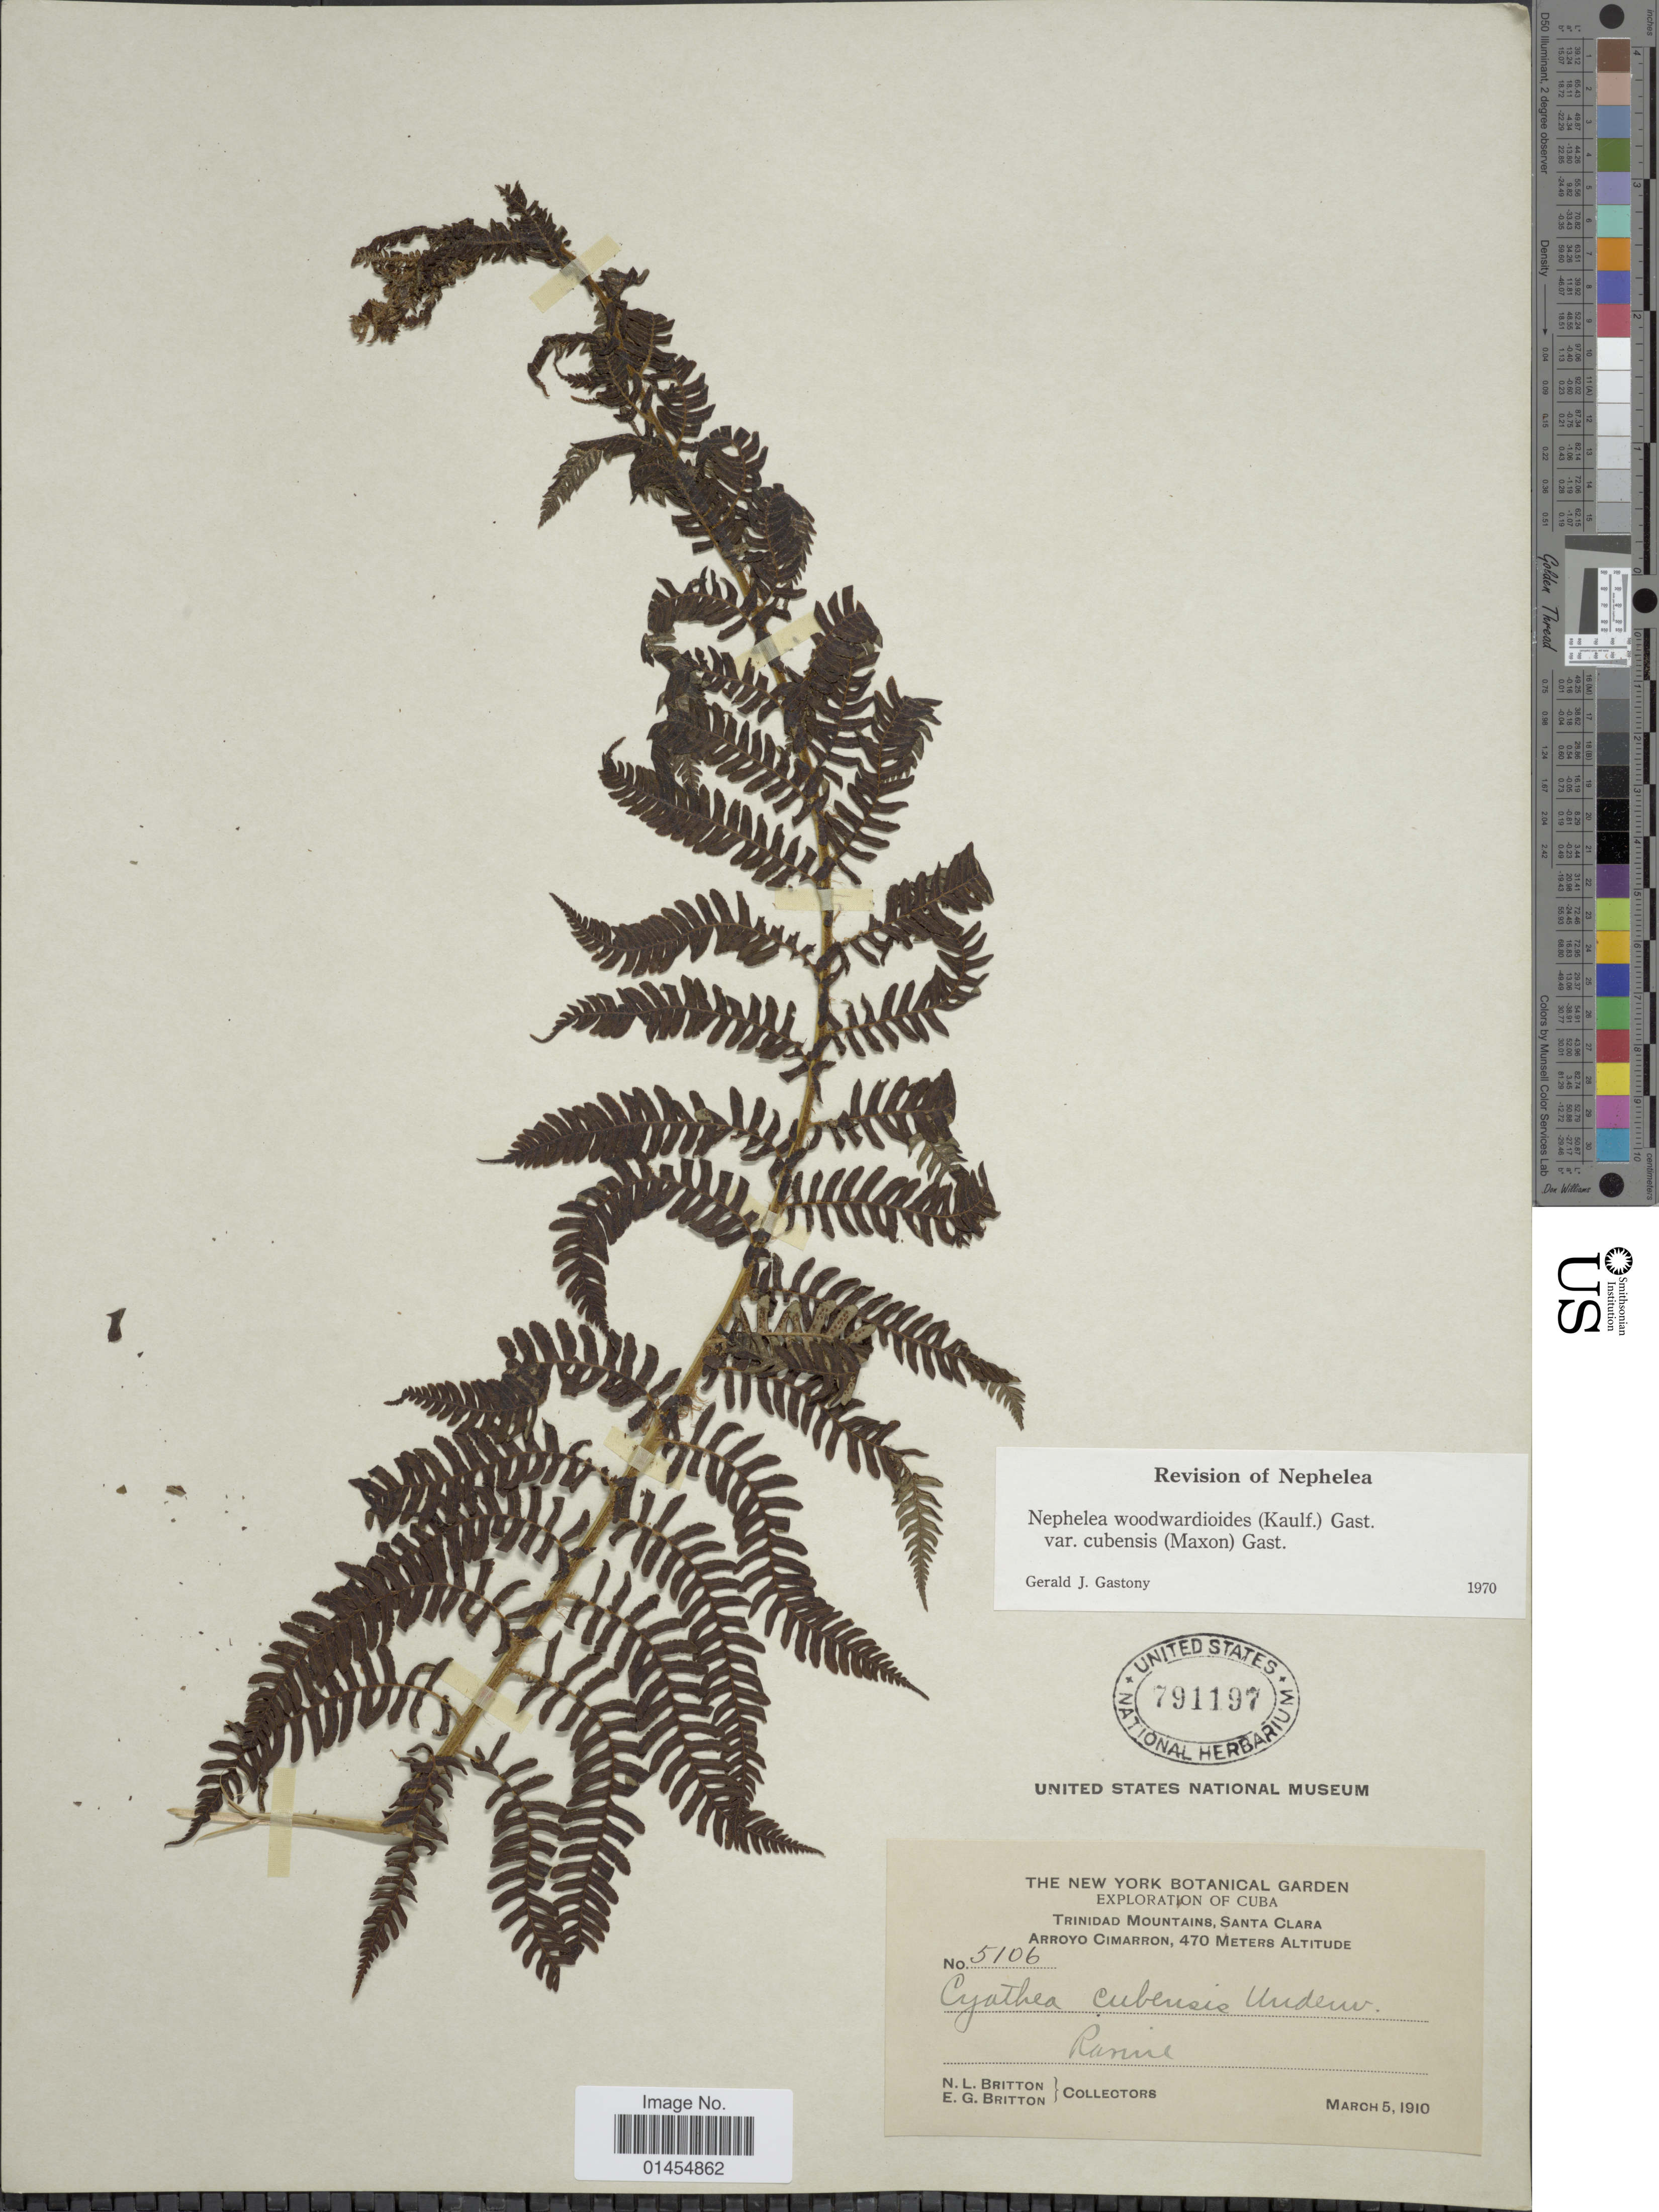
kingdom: Plantae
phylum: Tracheophyta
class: Polypodiopsida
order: Cyatheales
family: Cyatheaceae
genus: Alsophila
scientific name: Alsophila woodwardioides var. cubensis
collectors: N. Britton & E. G. Britton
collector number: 5106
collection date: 1910-03-05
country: Cuba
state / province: Las Villas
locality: Trinidad Mountains, Santa Clara. Arroyo Cimarron, Ravine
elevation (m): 470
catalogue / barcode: US 791197